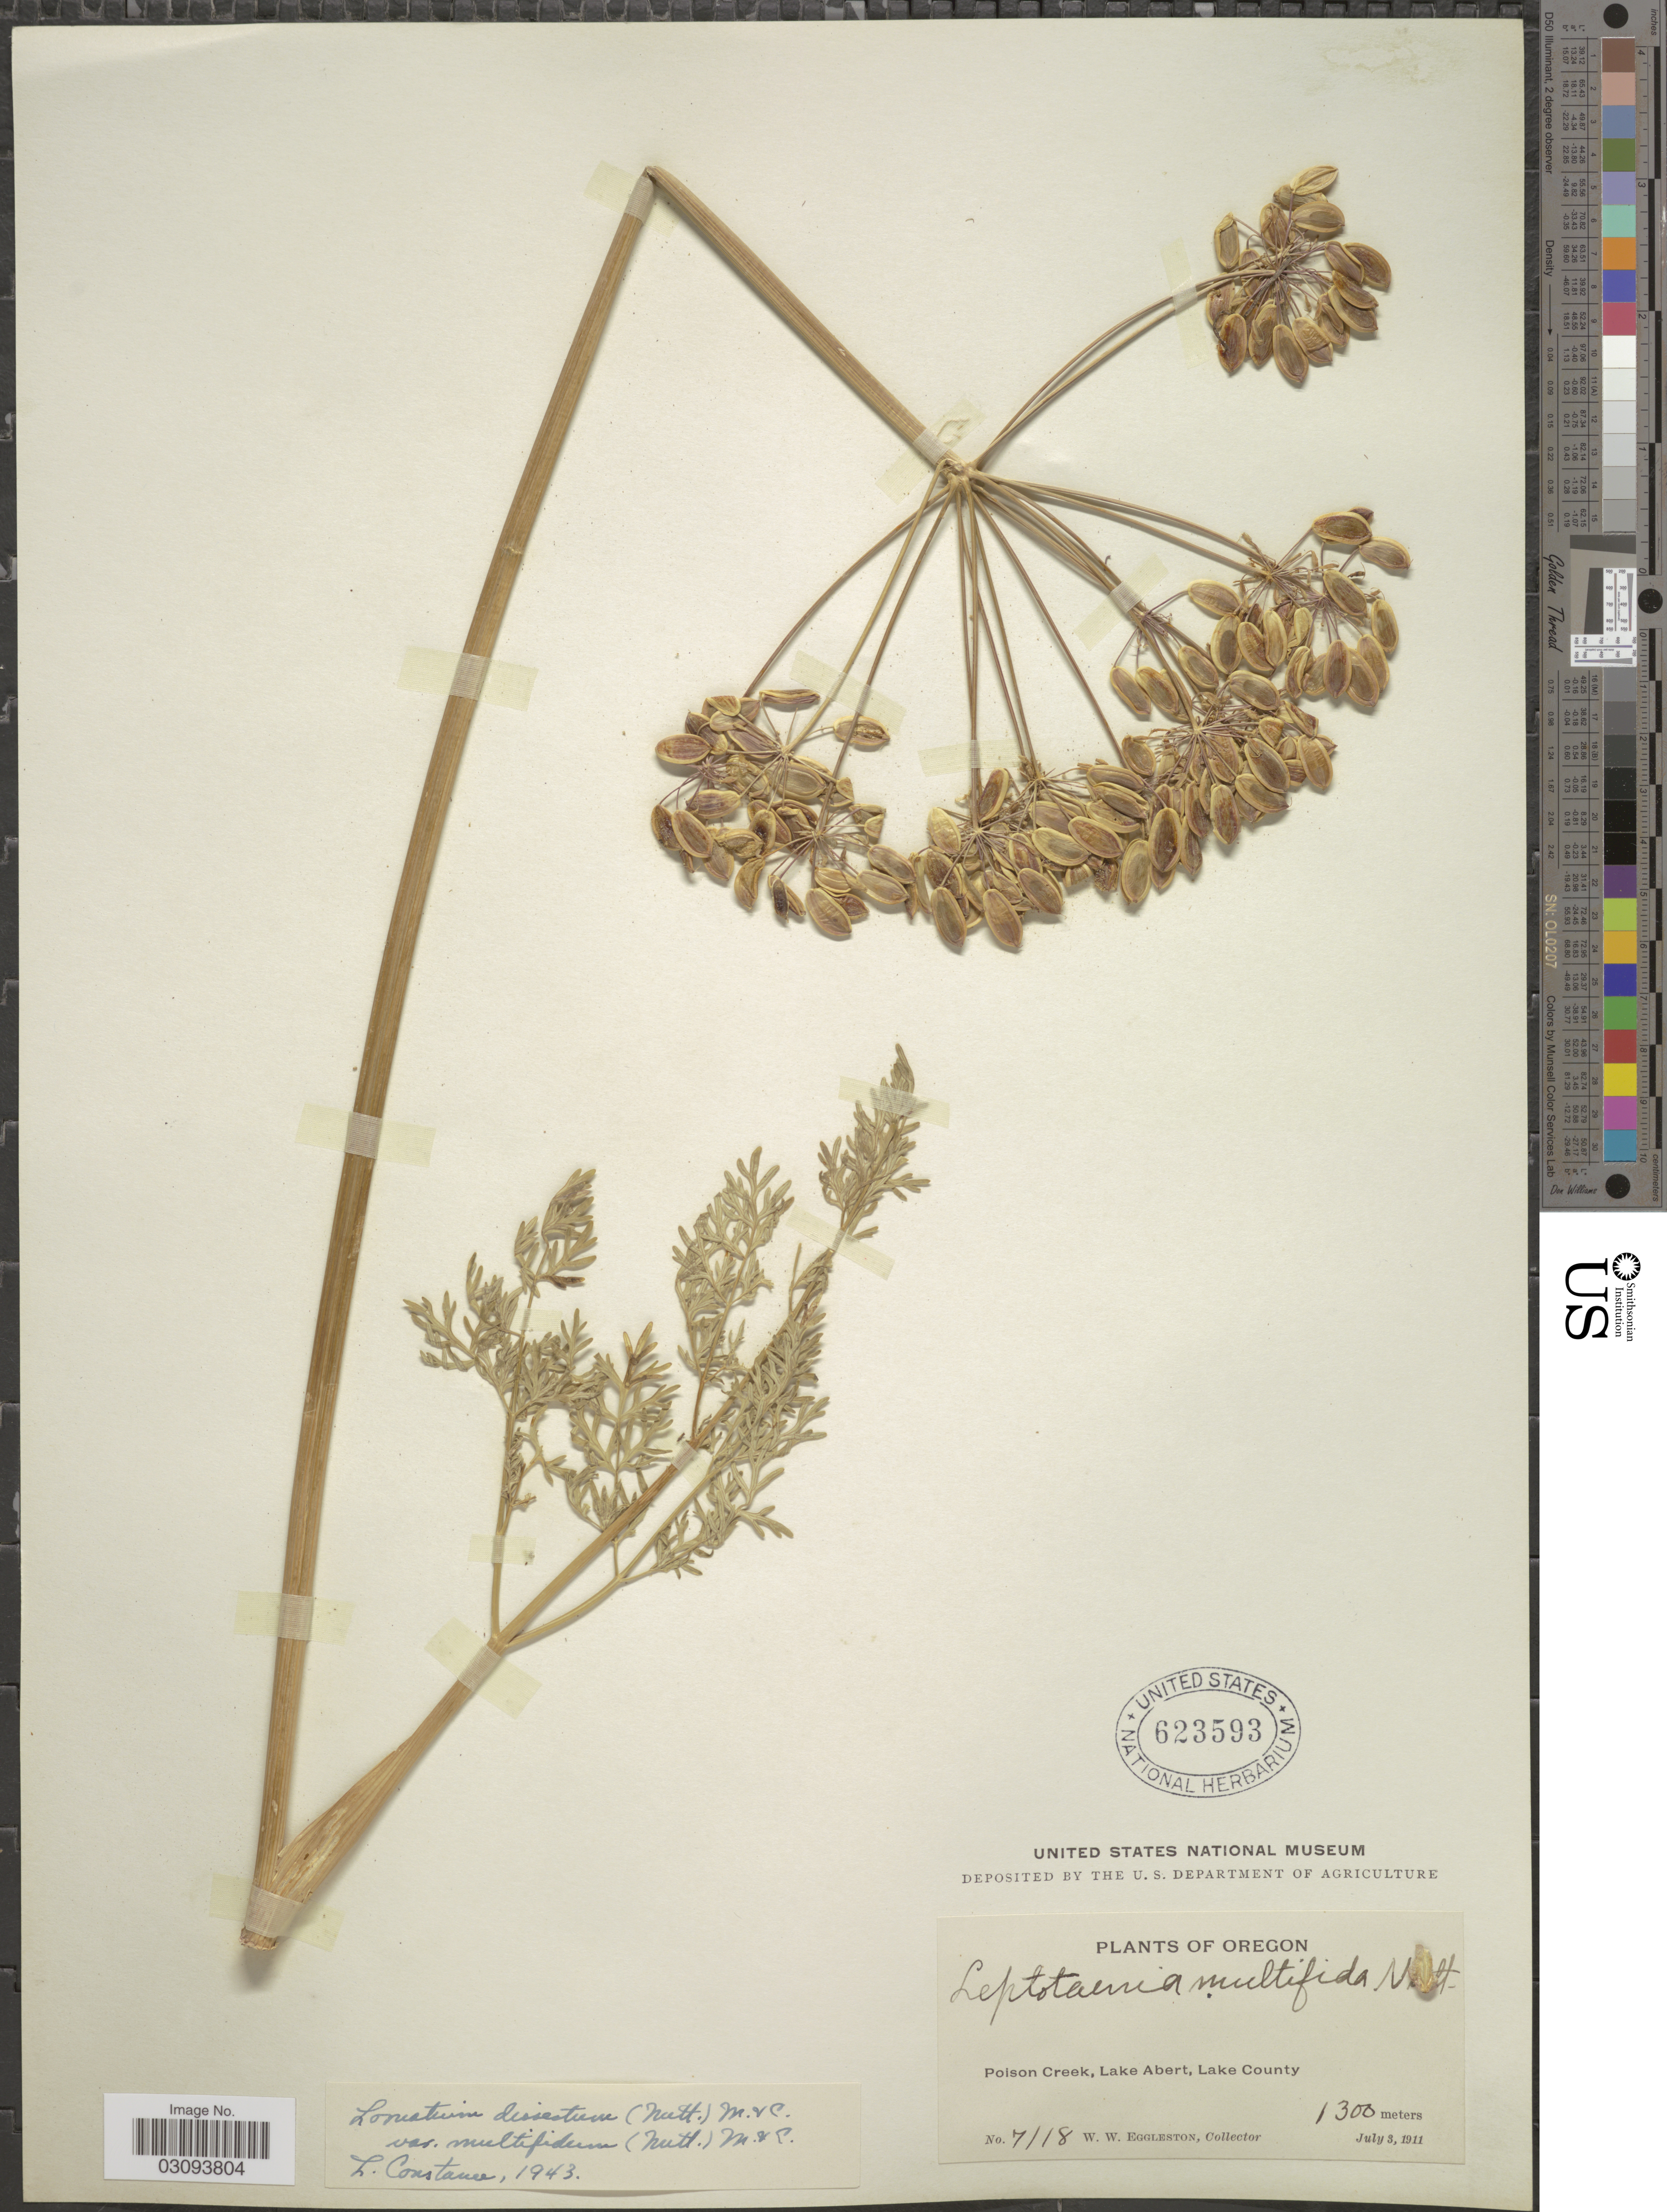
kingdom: Plantae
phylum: Tracheophyta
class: Magnoliopsida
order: Apiales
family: Apiaceae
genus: Lomatium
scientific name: Lomatium dissectum var. multifidum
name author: (Nutt.) Mathias & Constance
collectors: W. W. Eggleston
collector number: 7118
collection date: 1911-07-03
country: United States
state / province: Oregon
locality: Poison Creek, Lake Albert, Lake County.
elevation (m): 1300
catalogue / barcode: US 623593